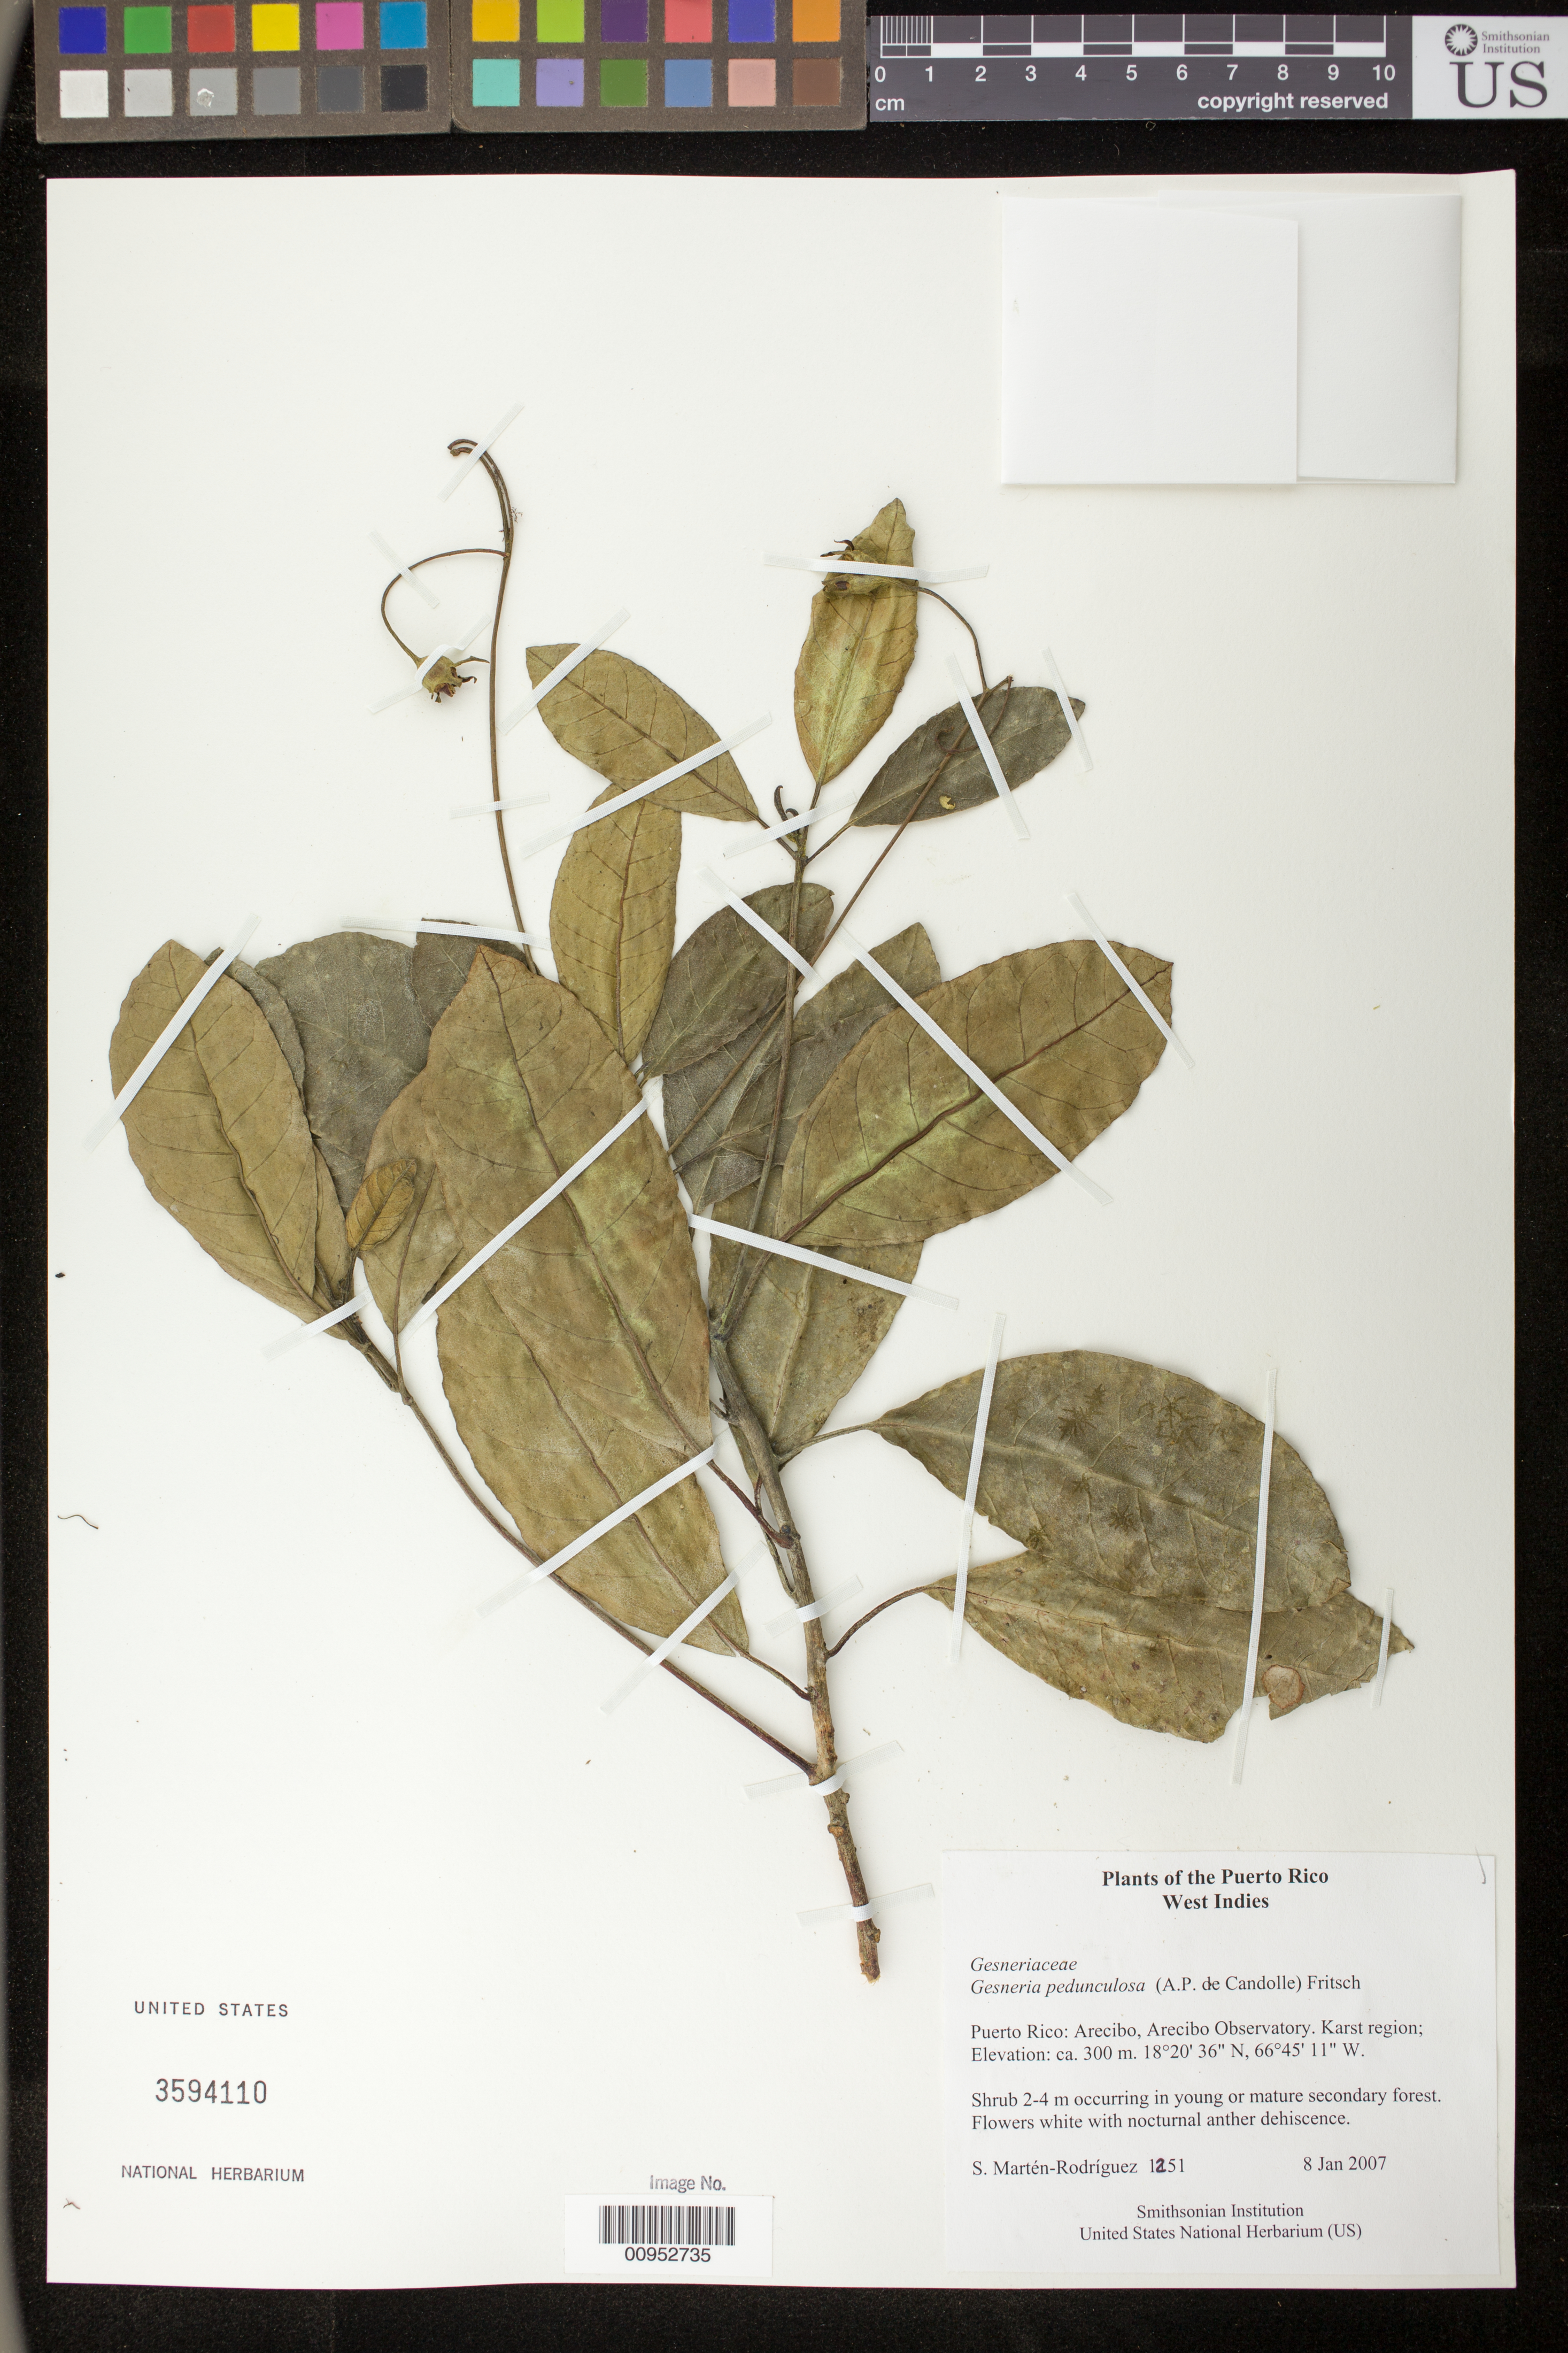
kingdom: Plantae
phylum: Tracheophyta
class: Magnoliopsida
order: Lamiales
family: Gesneriaceae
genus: Gesneria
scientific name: Gesneria pedunculosa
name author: (DC.) Fritsch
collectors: S. Martén-Rodríguez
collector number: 1251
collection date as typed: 08 Jan 2007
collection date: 2007-01-08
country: Puerto Rico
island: Puerto Rico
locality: Arecibo, Arecibo Observatory, Karst Region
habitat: Young or mature secondary forest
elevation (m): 300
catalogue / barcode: US 3594110